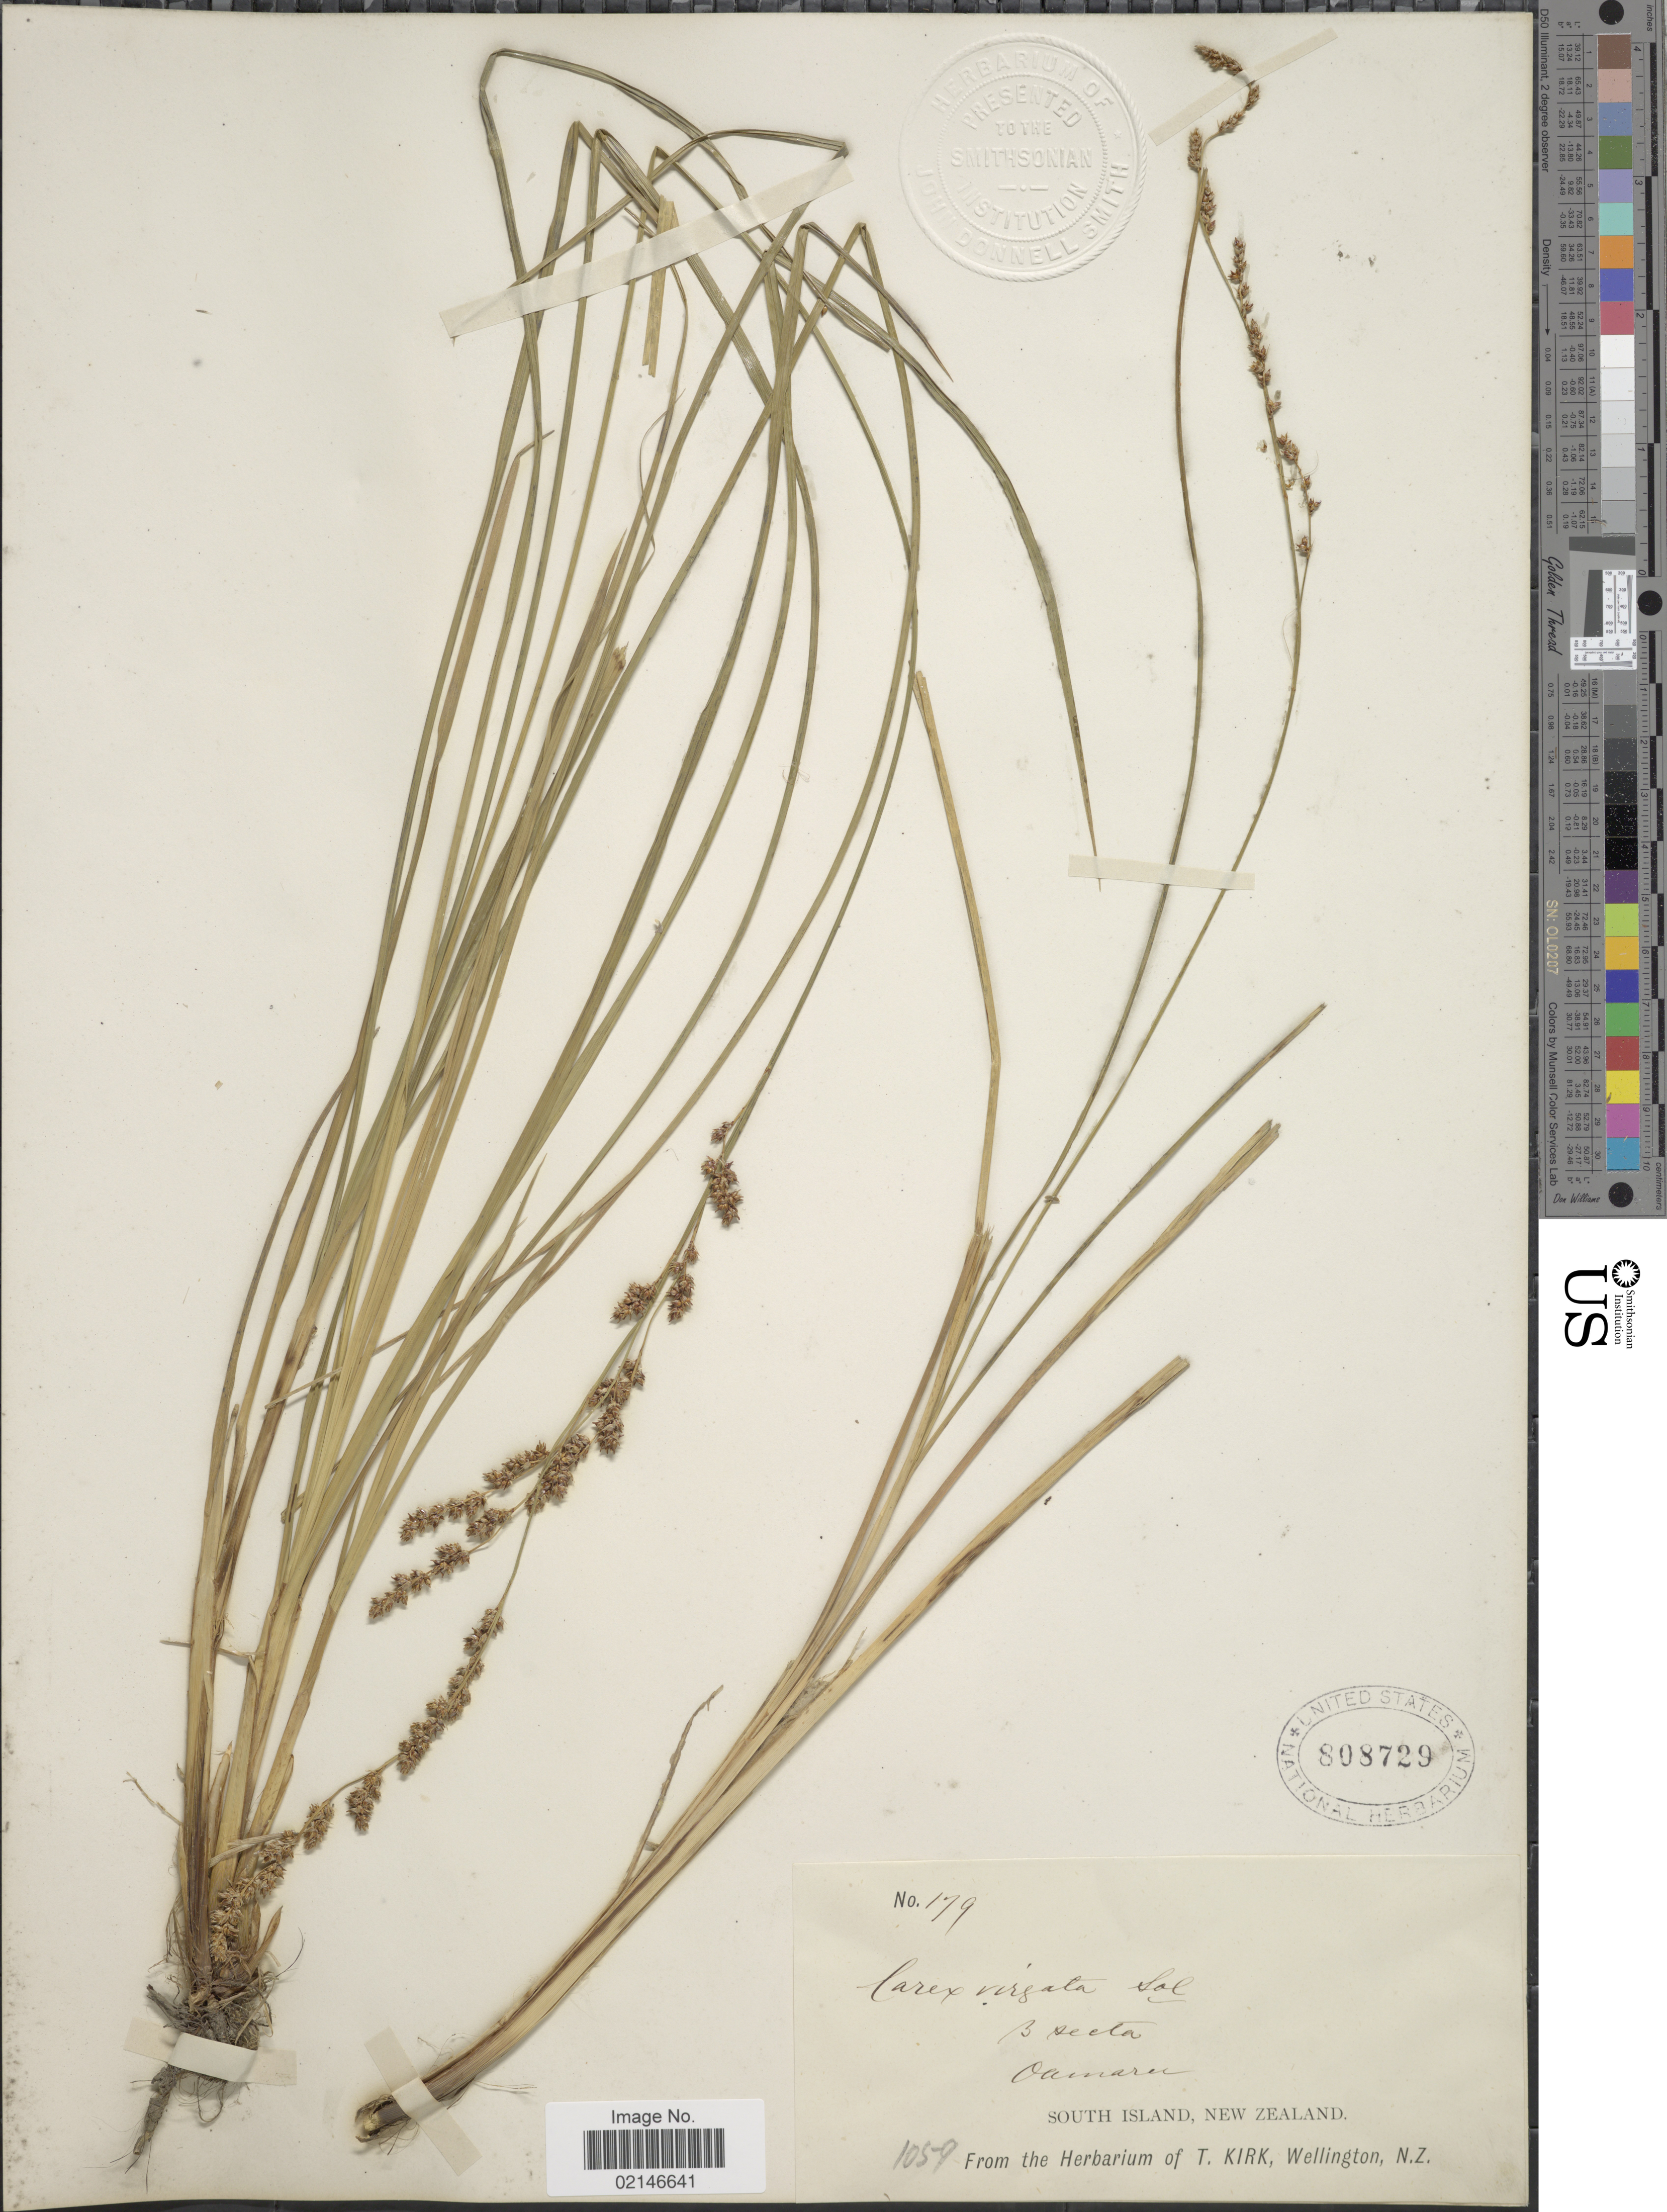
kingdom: Plantae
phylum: Tracheophyta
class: Liliopsida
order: Poales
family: Cyperaceae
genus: Carex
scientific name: Carex virgata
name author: Sol. ex Boott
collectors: ex herb. T. Kirk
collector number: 179/1059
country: New Zealand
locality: Oamaru, South Island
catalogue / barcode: US 808729